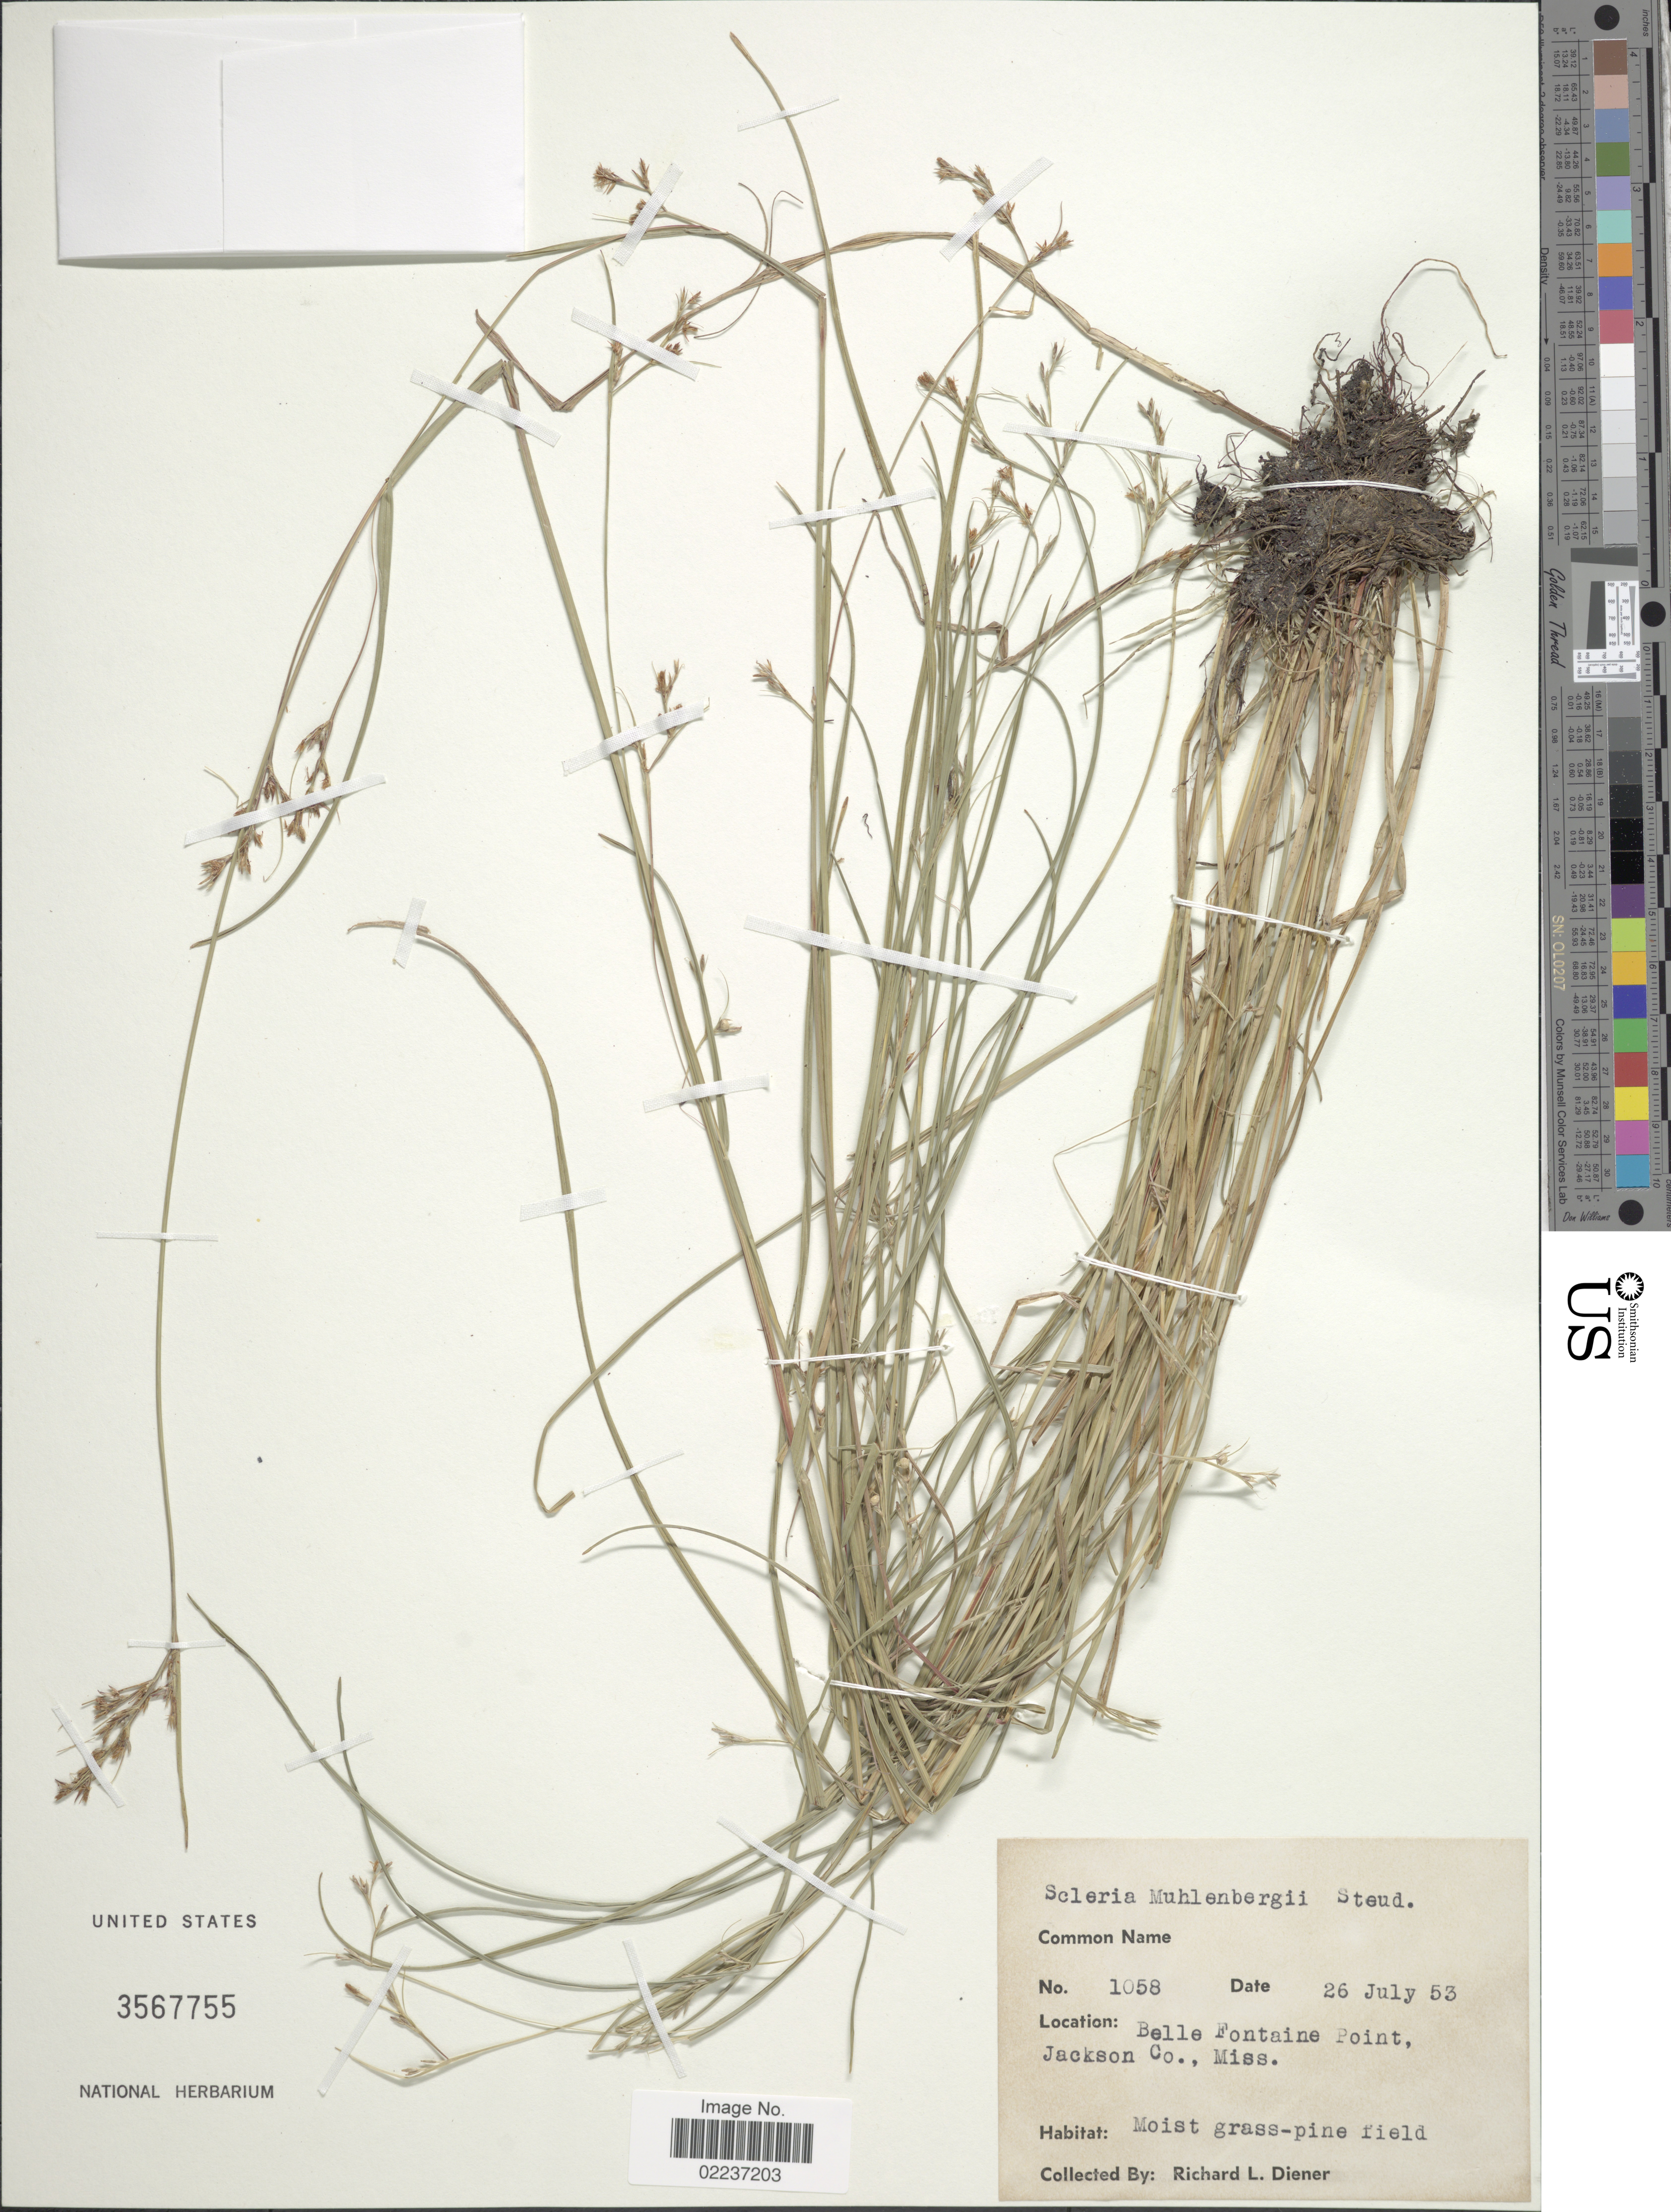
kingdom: Plantae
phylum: Tracheophyta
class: Liliopsida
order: Poales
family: Cyperaceae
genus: Scleria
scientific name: Scleria muehlenbergii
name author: Steud.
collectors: R. Diener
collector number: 1058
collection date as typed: Transcribed d/m/y: 26/7/53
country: United States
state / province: Mississippi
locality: Belle Fontaine Point, Jackson Co., Miss.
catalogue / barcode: US 3567755